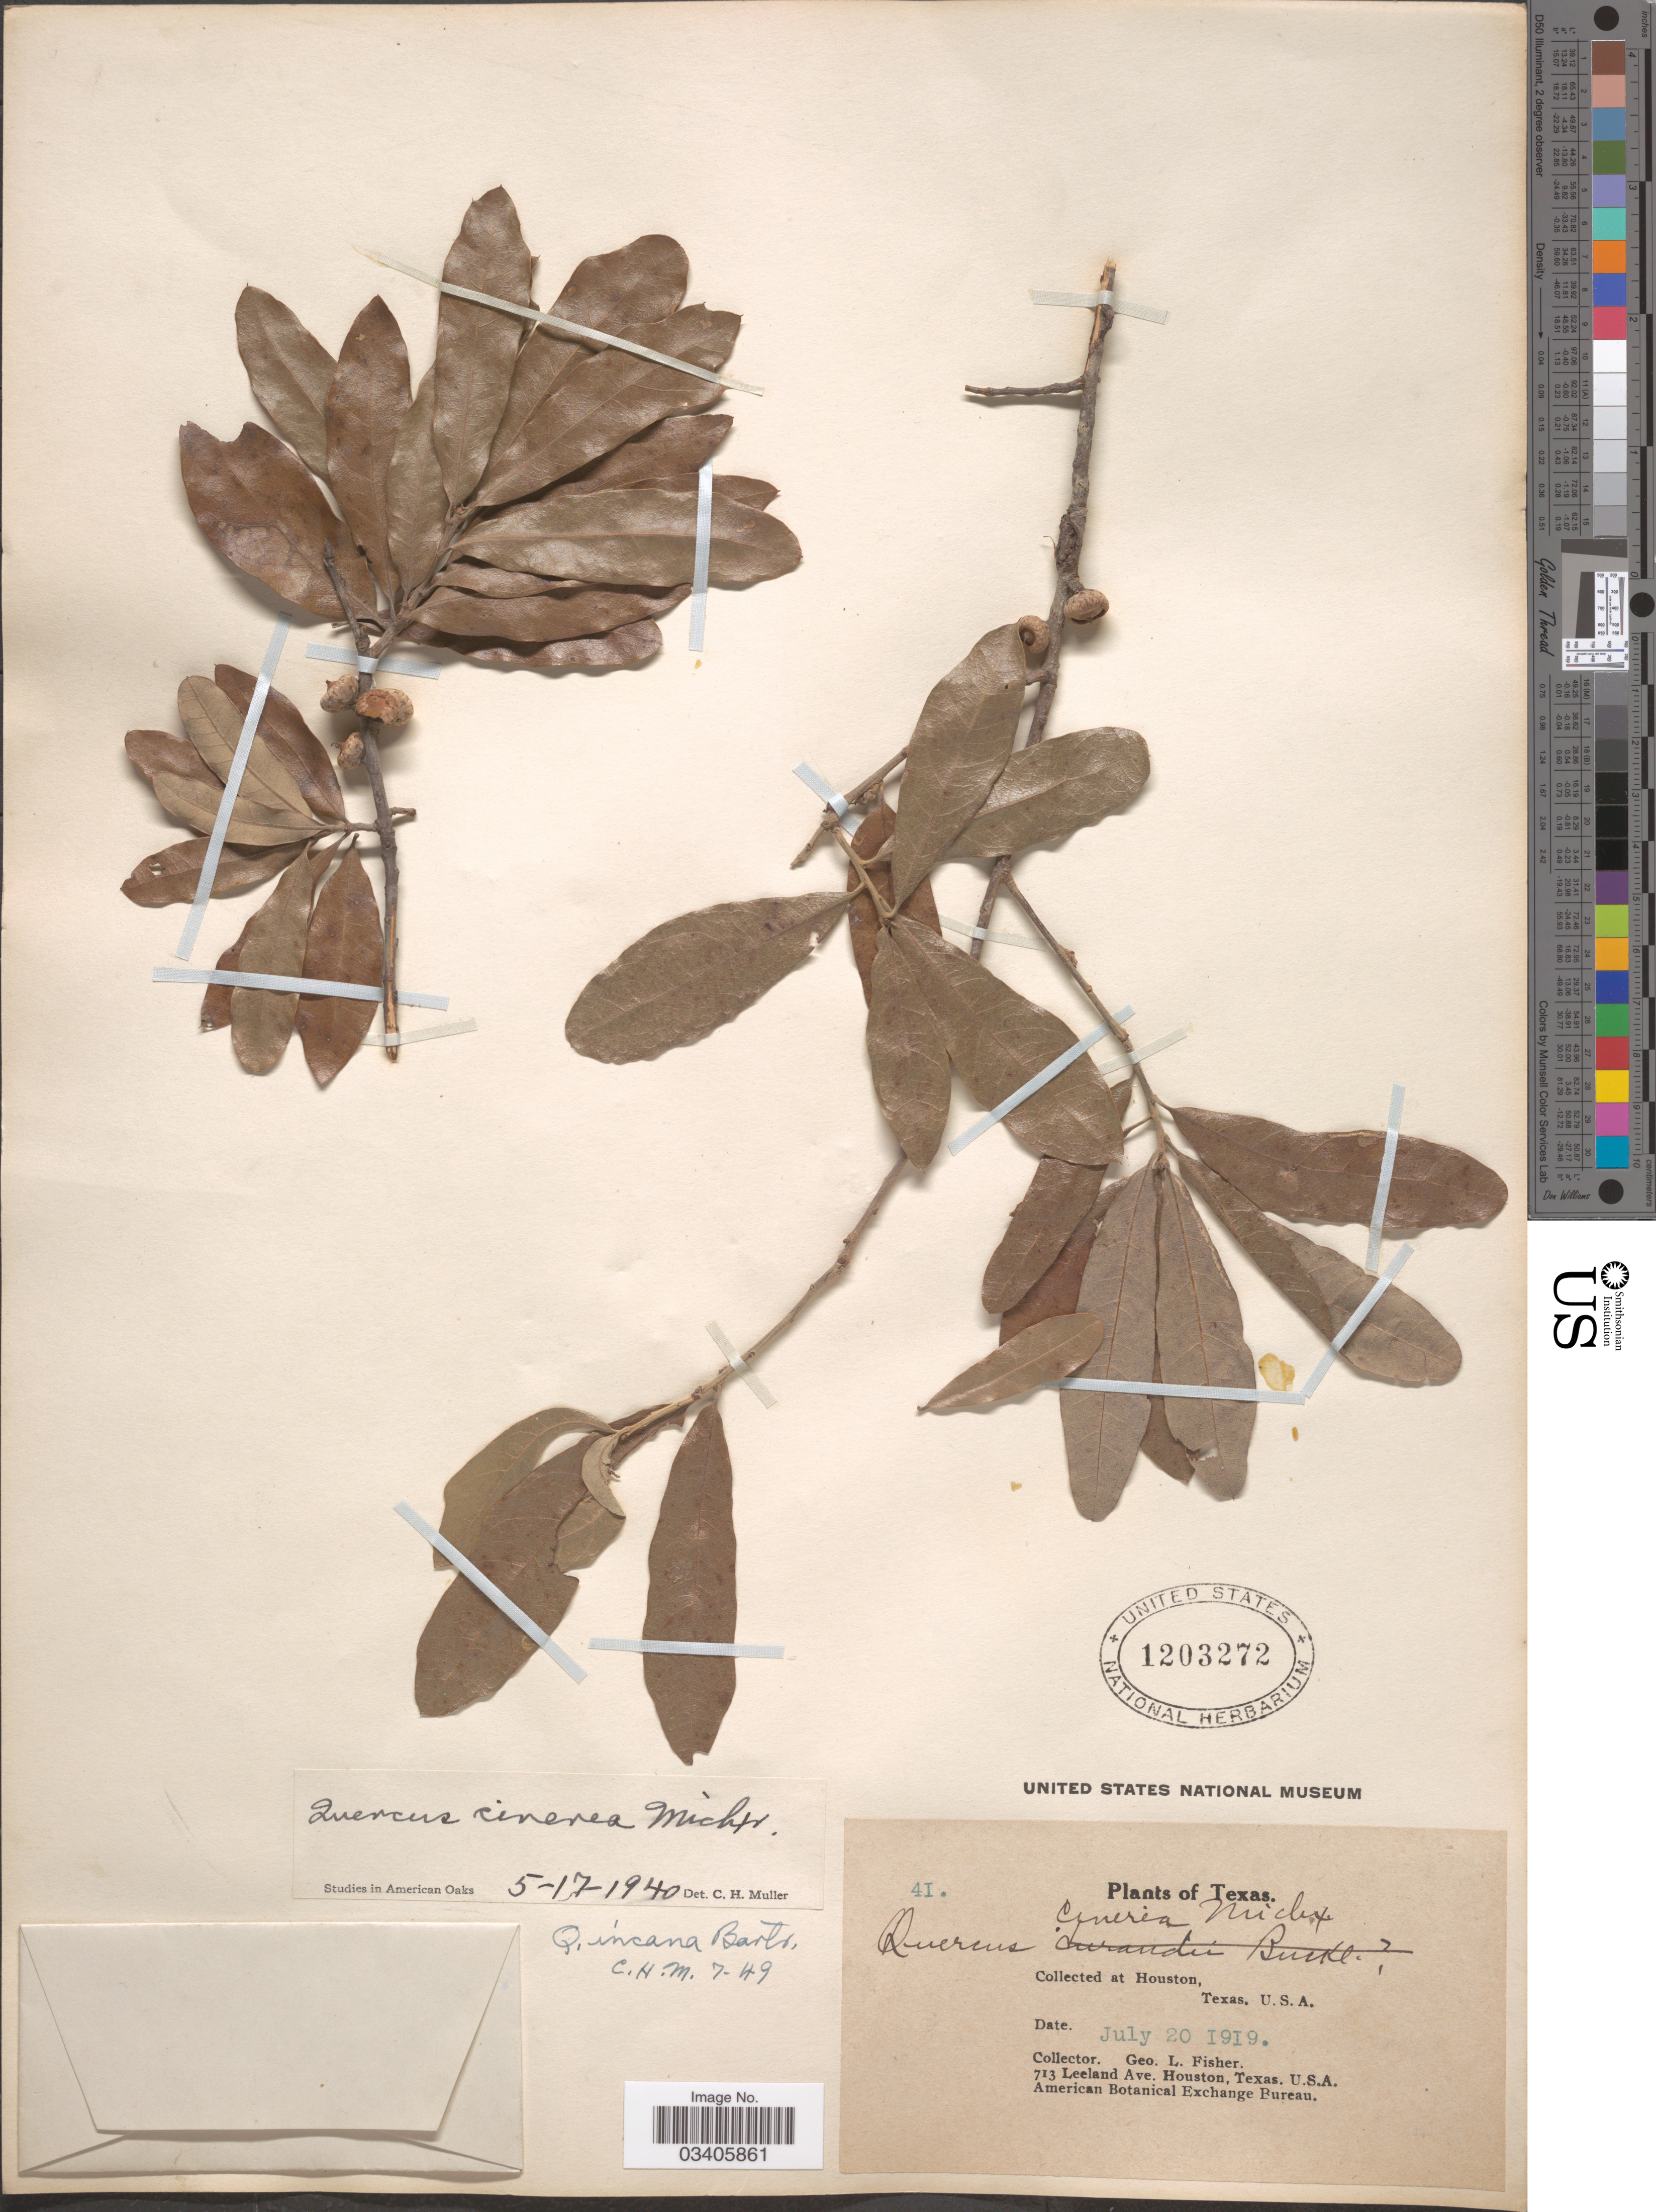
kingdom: Plantae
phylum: Tracheophyta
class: Magnoliopsida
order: Fagales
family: Fagaceae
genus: Quercus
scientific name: Quercus incana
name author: W. Bartram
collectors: G. L. Fisher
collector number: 41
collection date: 1919-07-20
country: United States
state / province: Texas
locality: Houston.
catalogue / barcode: US 1203272